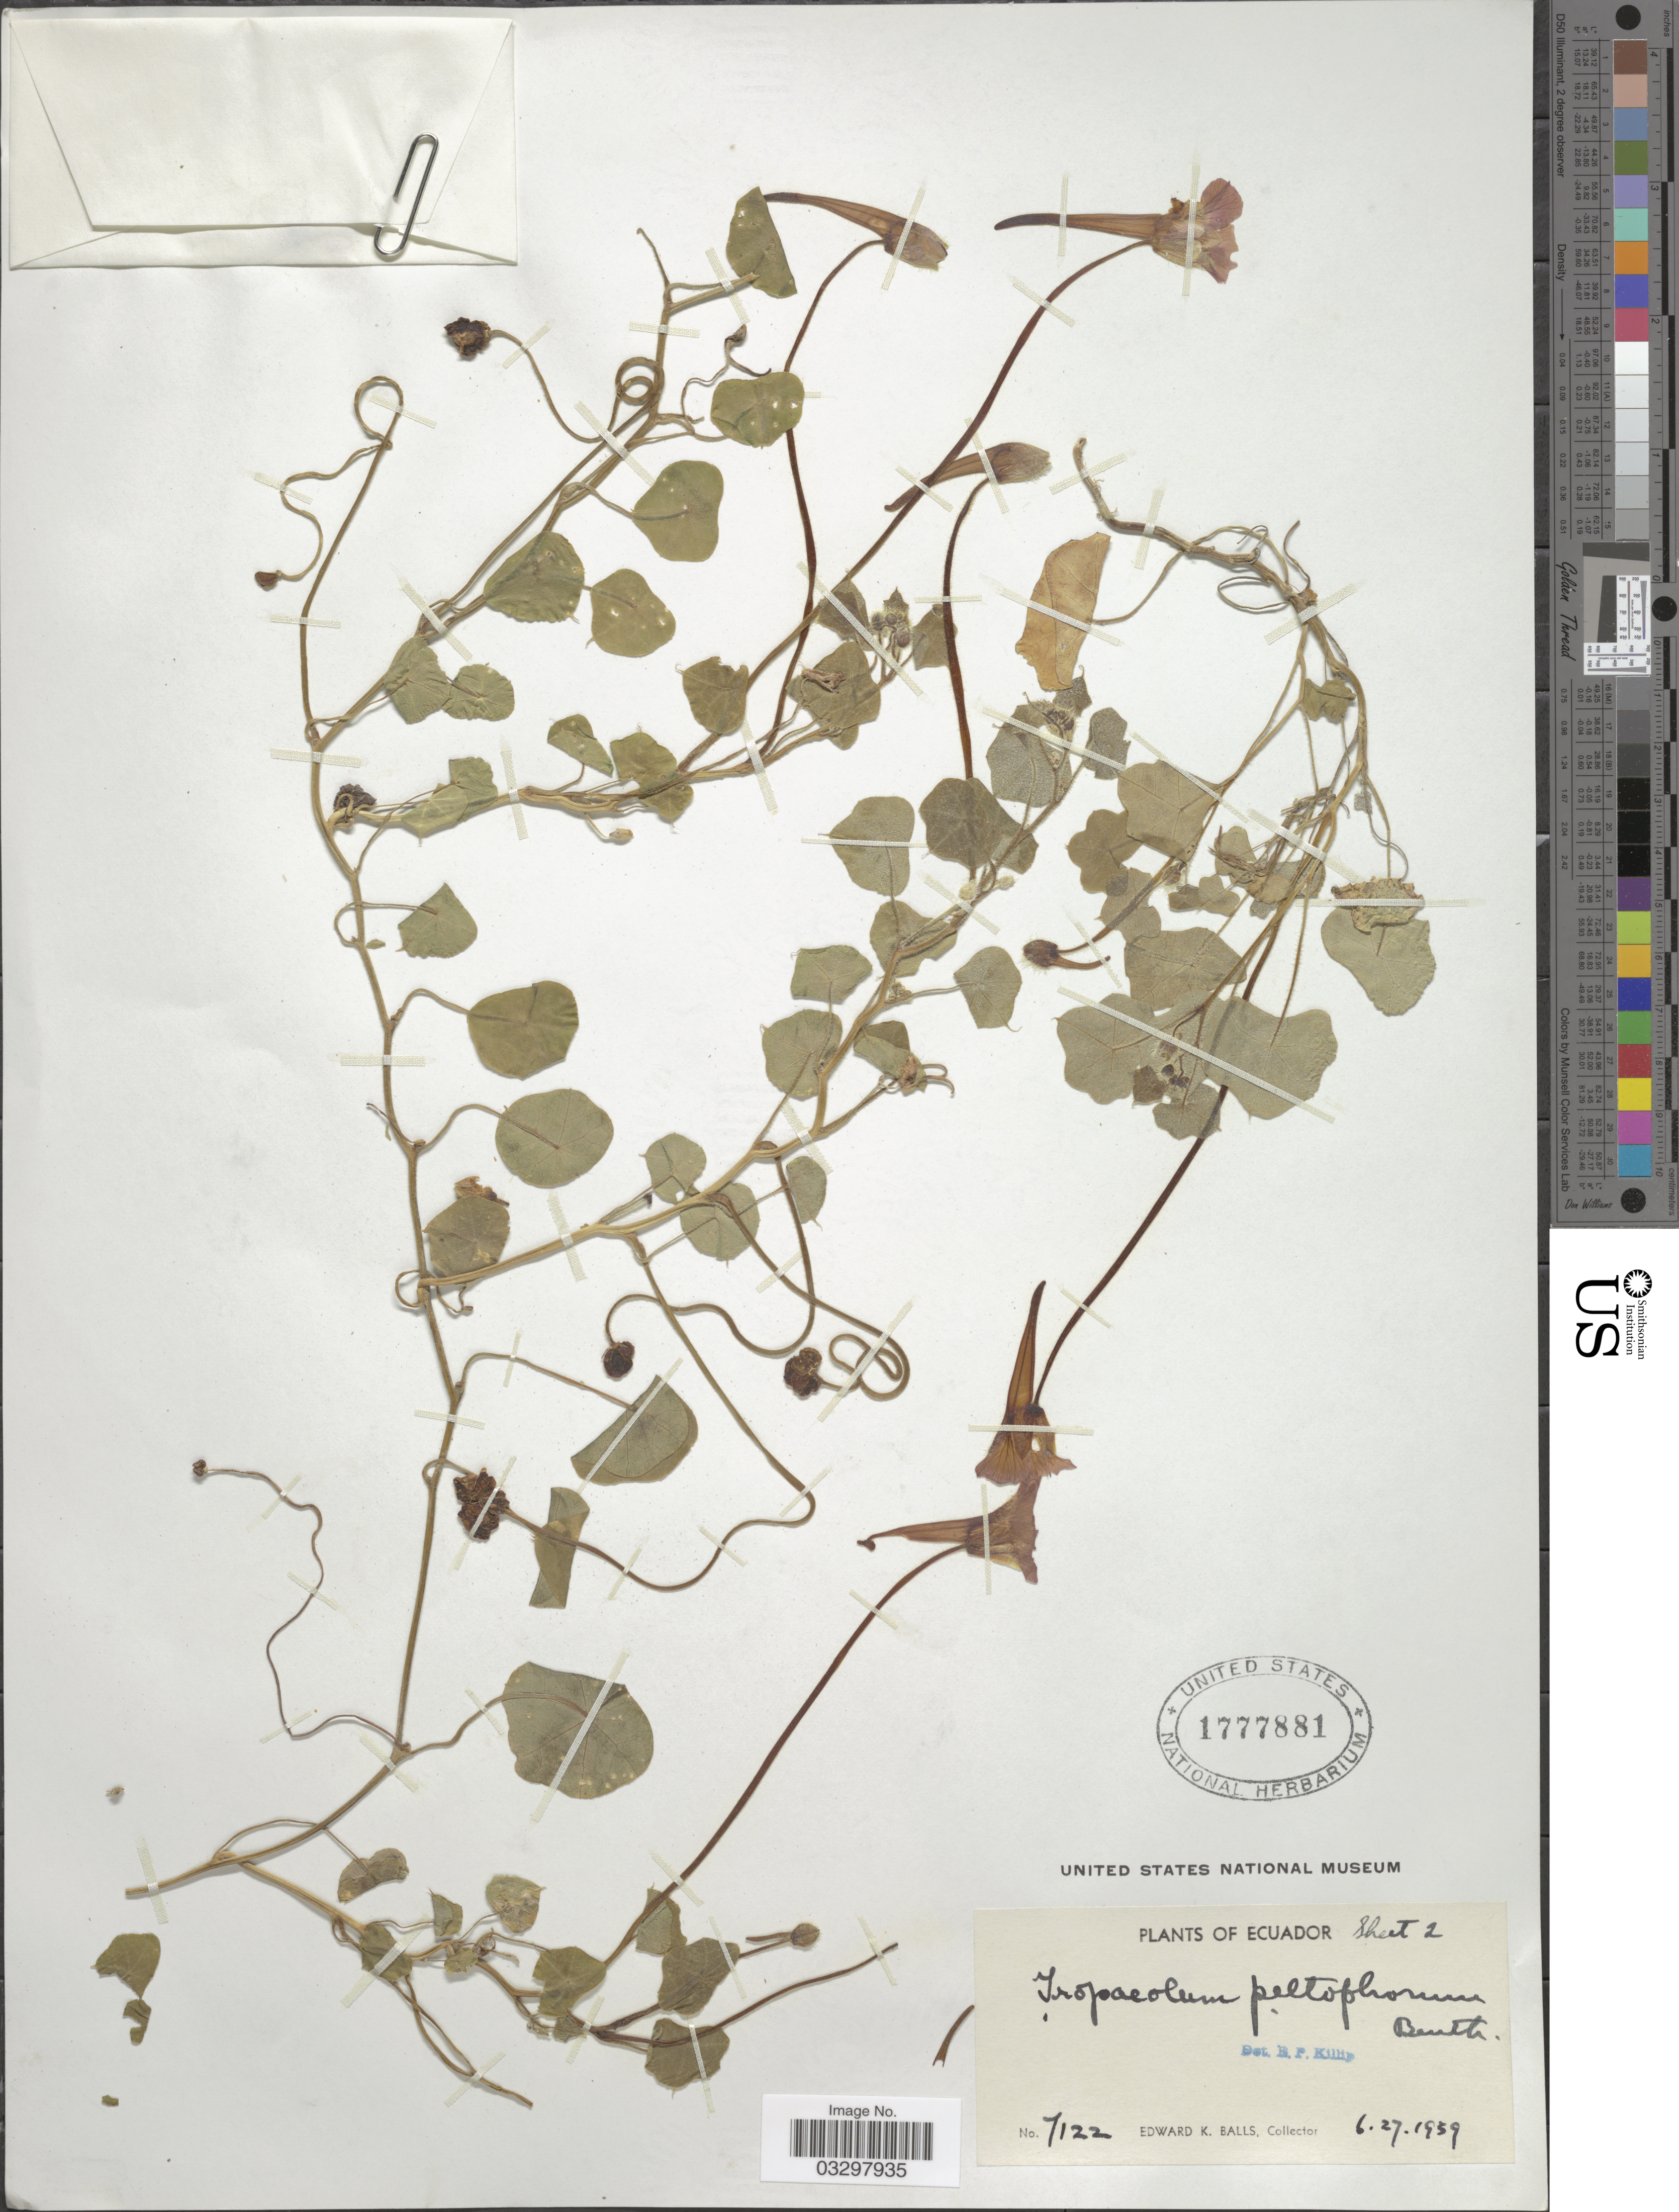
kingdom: Plantae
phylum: Tracheophyta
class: Magnoliopsida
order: Brassicales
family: Tropaeolaceae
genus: Tropaeolum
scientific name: Tropaeolum peltophorum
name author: Benth.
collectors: E. K. Balls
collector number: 7122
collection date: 1939-06-27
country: Ecuador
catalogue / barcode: US 1777881